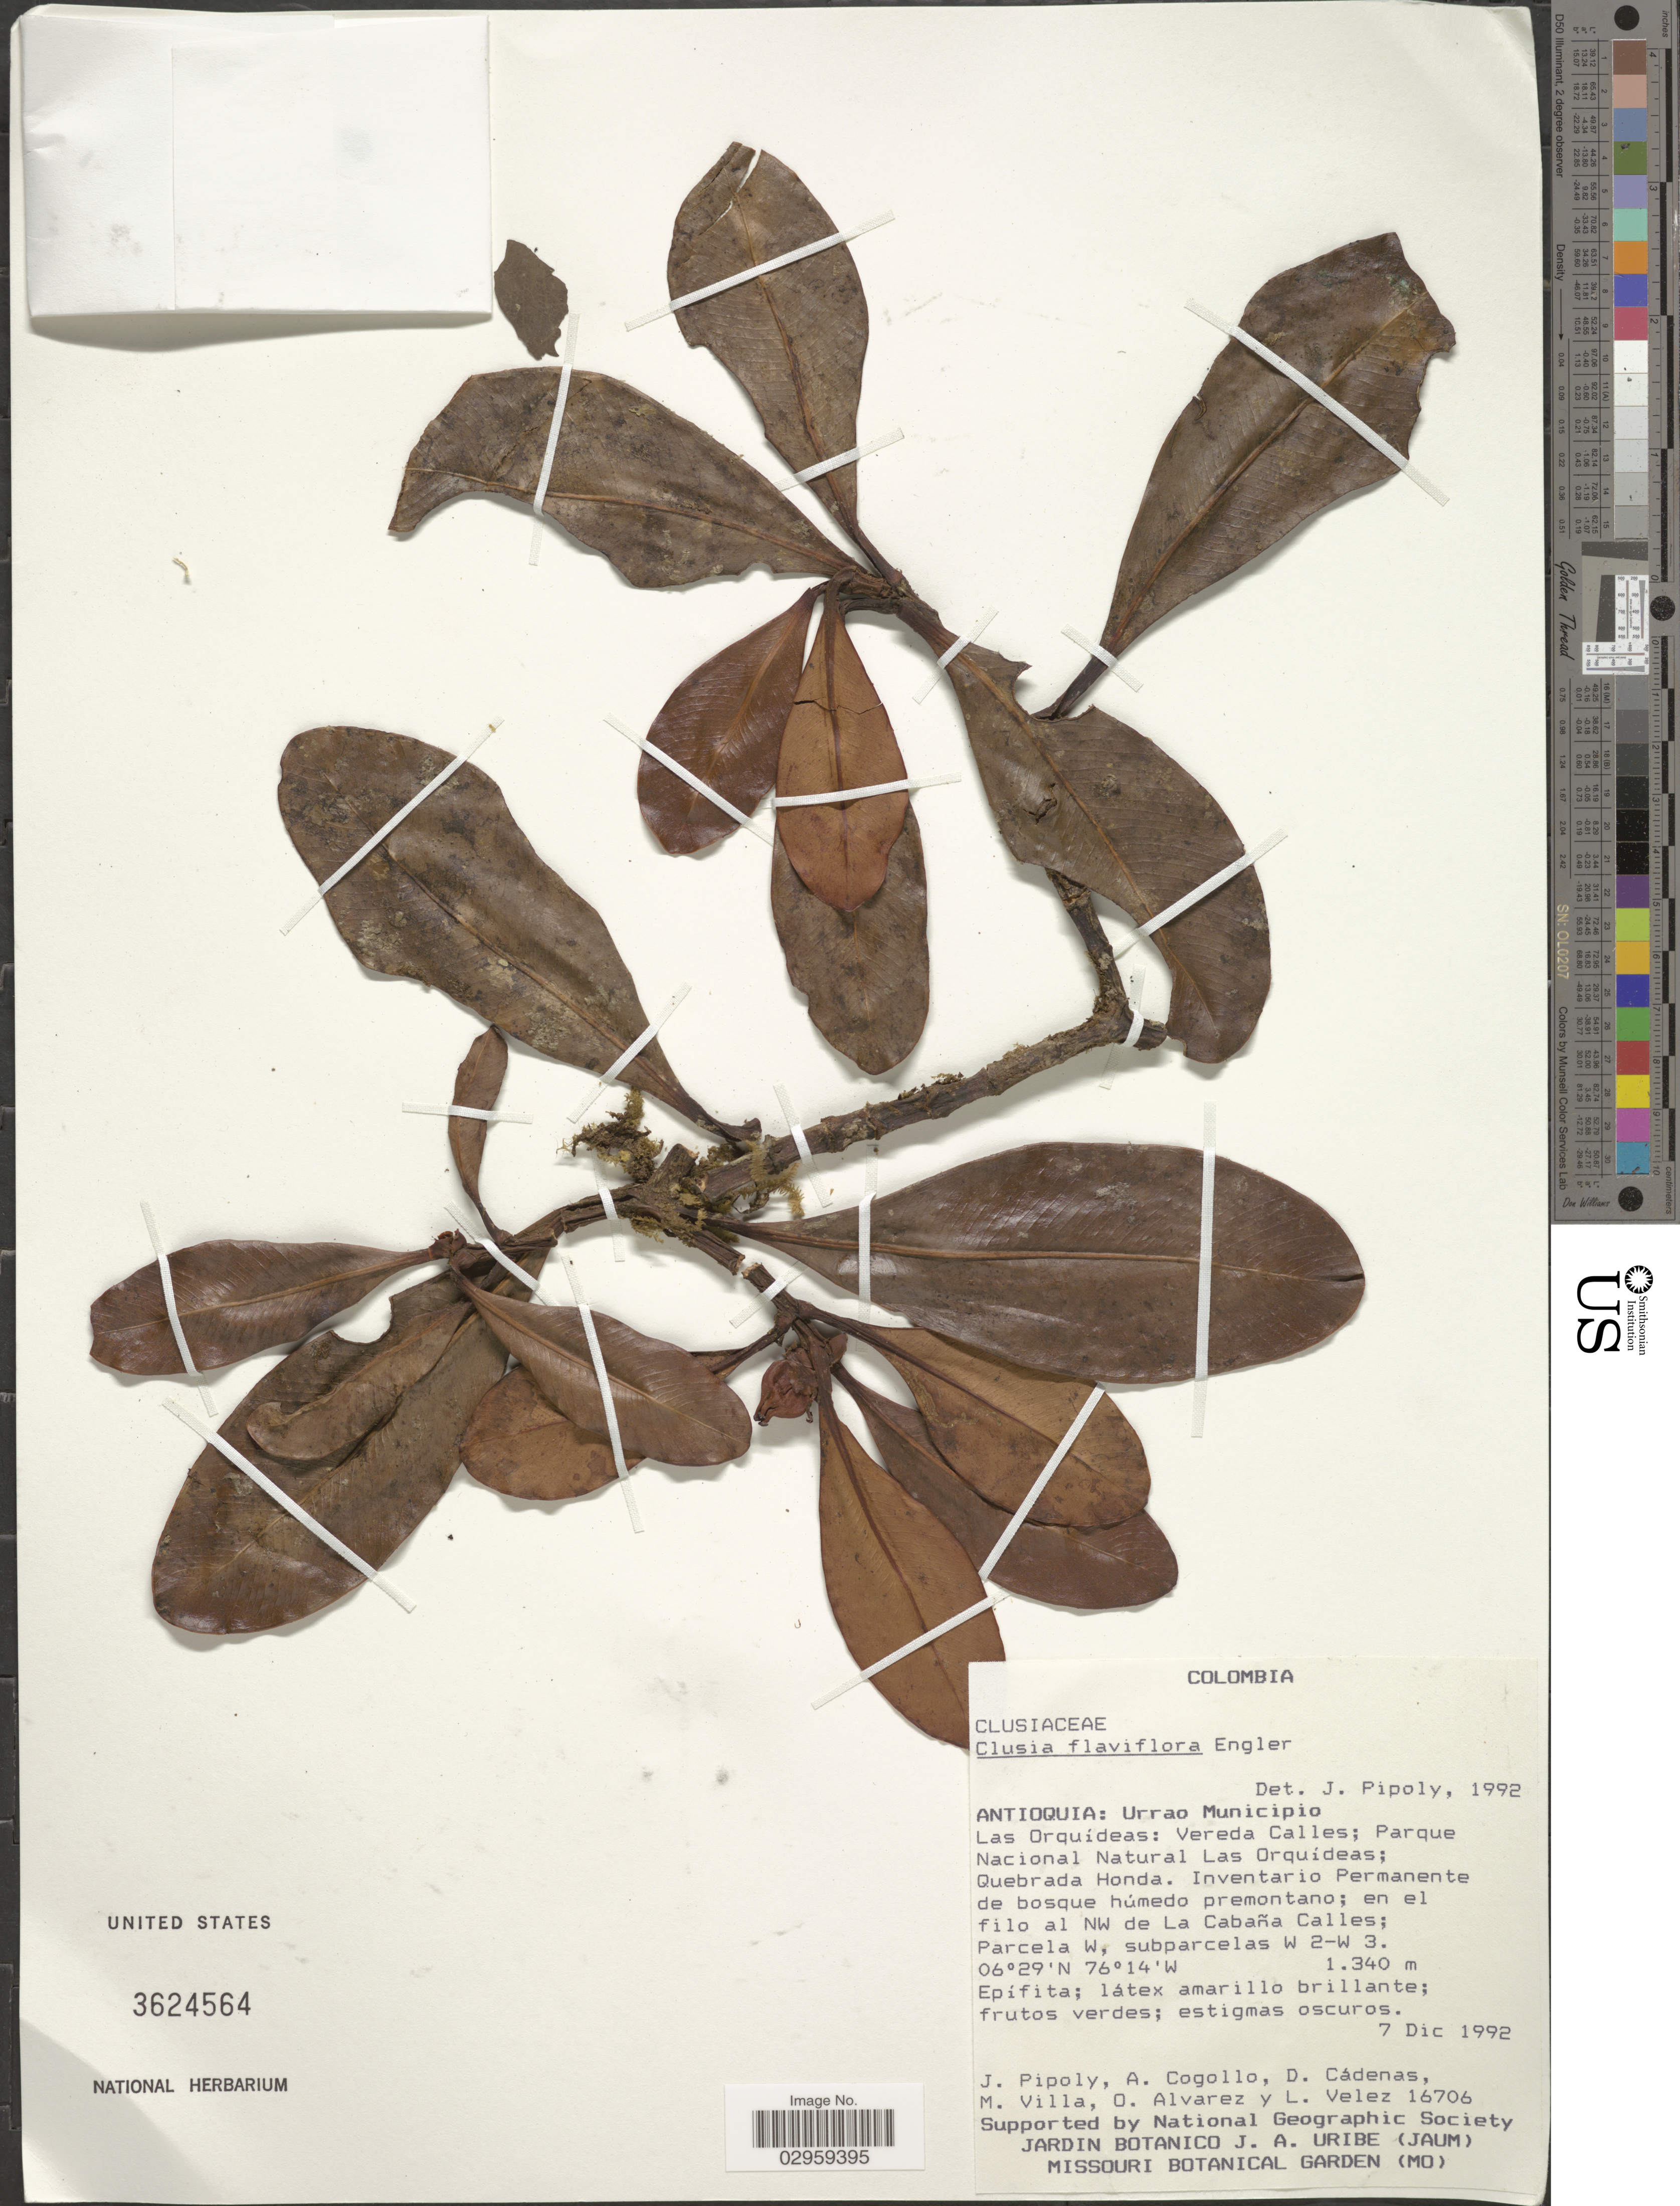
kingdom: Plantae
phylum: Tracheophyta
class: Magnoliopsida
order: Malpighiales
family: Clusiaceae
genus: Clusia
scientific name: Clusia flaviflora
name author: Engl.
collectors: J. J. Pipoly, A. Cogollo, D. Cadenas, M. Villa & et al.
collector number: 16706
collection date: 1992-12-07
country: Colombia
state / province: Antioquia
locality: Antioquia: Urrao Municipio. Las Orquídeas: Vereda Calles; Parque Nacional Natural Las Orquídeas; Quebrada Honda. Inventario Permanente de bosque húmedo premontano; en el filo al NW de La Cabaña Calles; Parcela W, subparcelas W 2-W 3.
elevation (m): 1340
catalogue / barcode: US 3624564